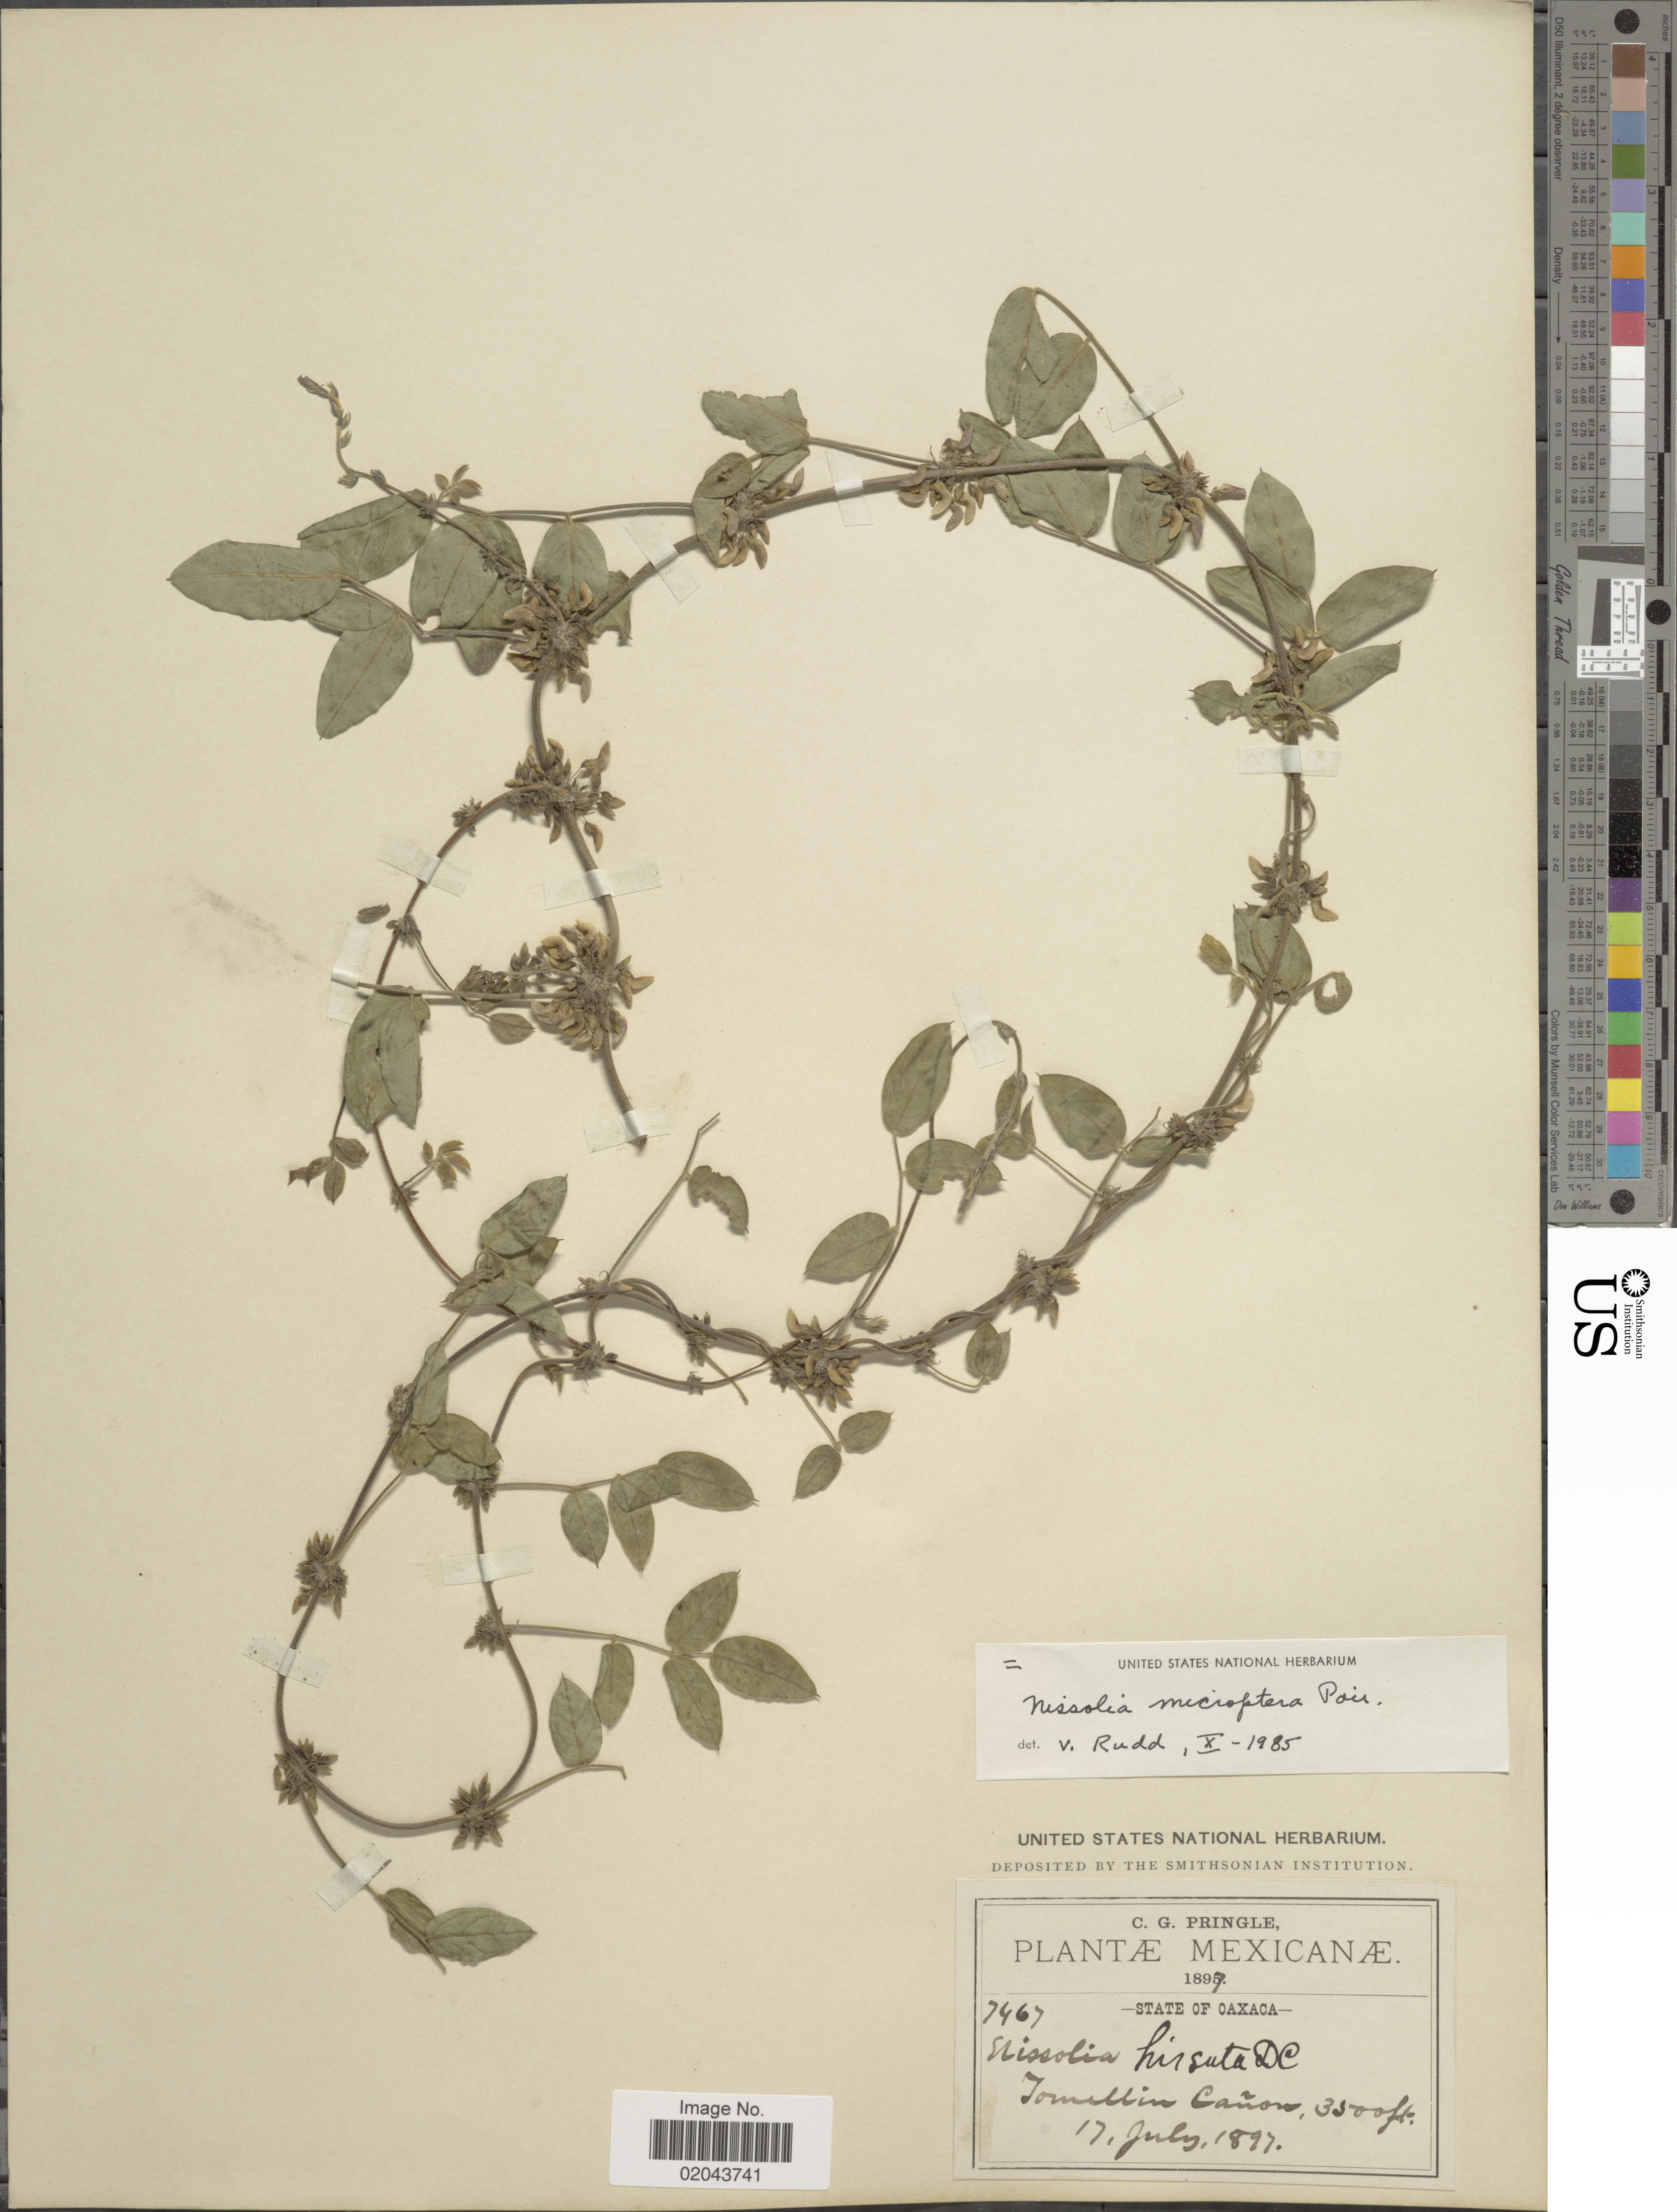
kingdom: Plantae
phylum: Tracheophyta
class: Magnoliopsida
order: Fabales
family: Fabaceae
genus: Nissolia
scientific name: Nissolia microptera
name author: Poir.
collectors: C. G. Pringle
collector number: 7467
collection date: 1897-07-17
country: Mexico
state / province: Oaxaca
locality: Tomellin Cañon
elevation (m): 1067